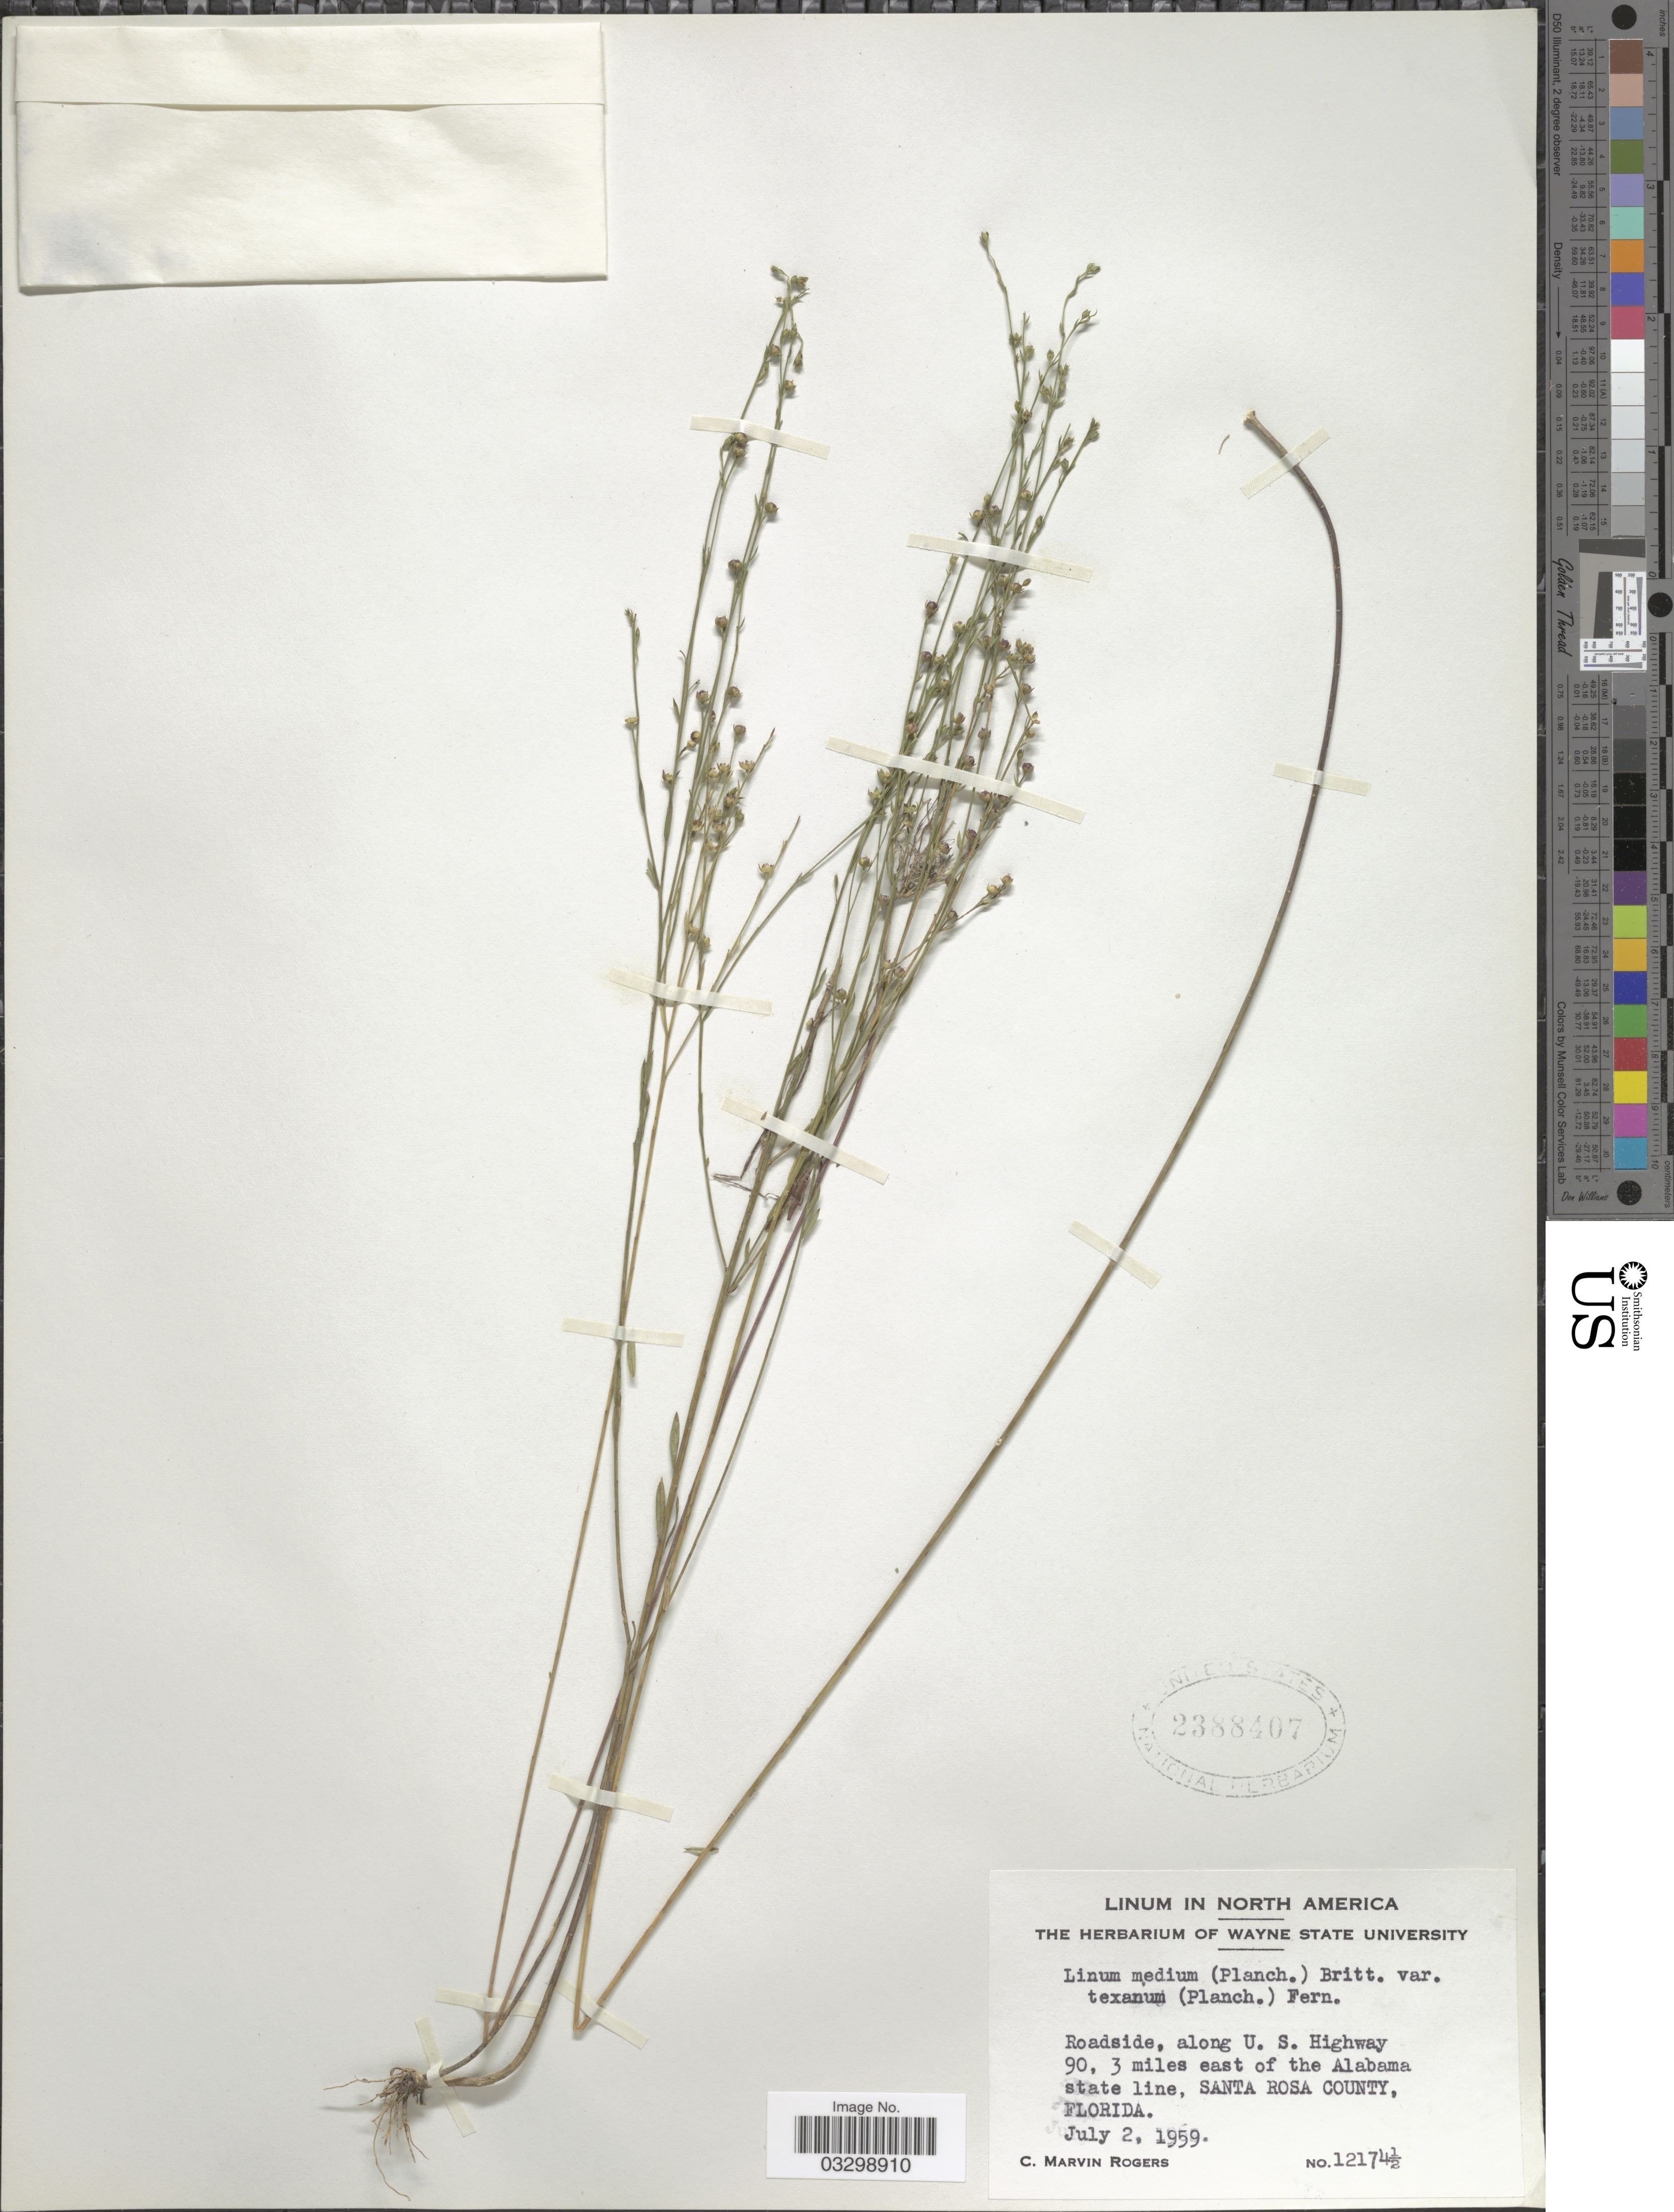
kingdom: Plantae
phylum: Tracheophyta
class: Magnoliopsida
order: Malpighiales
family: Linaceae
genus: Linum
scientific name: Linum medium var. texanum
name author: (Planch.) Fernald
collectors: C. M. Rogers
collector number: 12174½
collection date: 1959-07-02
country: United States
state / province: Florida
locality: Roadside, along U.S. Highway 90, 3 miles east of the Alabama state line, Santa Rosa County.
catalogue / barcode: US 2388407